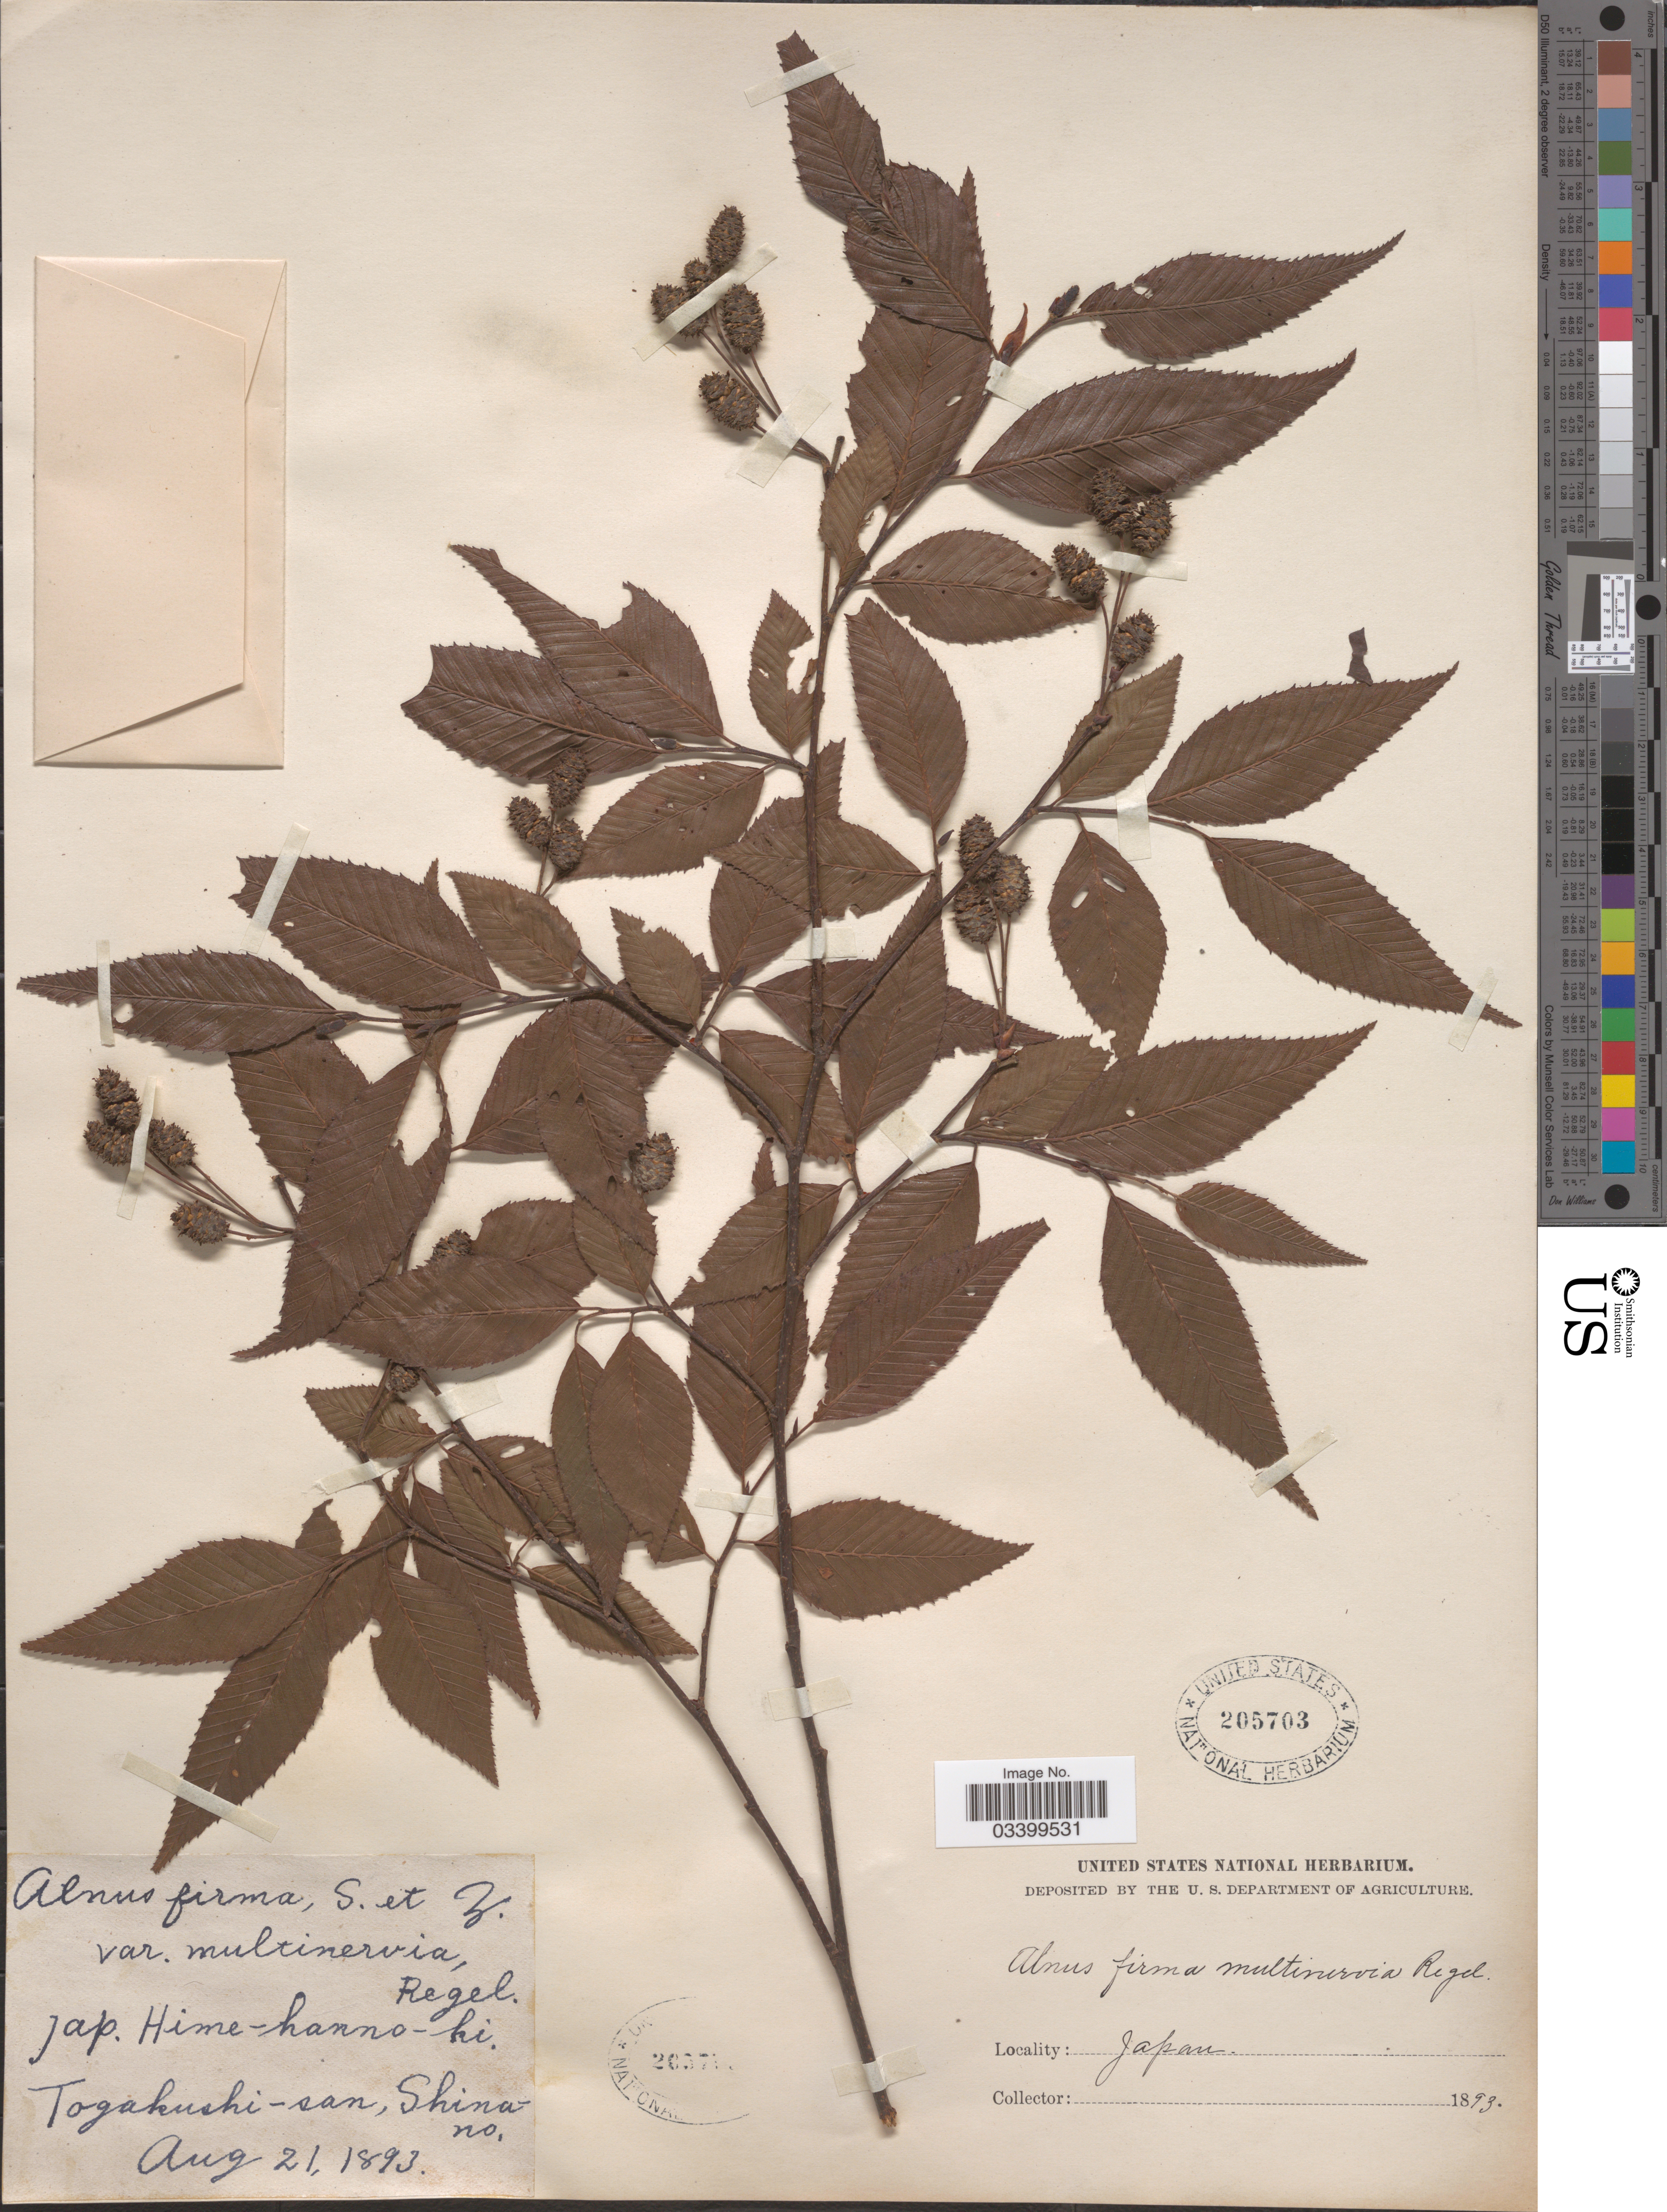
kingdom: Plantae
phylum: Tracheophyta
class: Magnoliopsida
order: Fagales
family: Betulaceae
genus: Alnus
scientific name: Alnus pendula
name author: Matsum.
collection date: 1893-08-21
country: Japan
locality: Togakushi-san, Shinano.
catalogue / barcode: US 205703